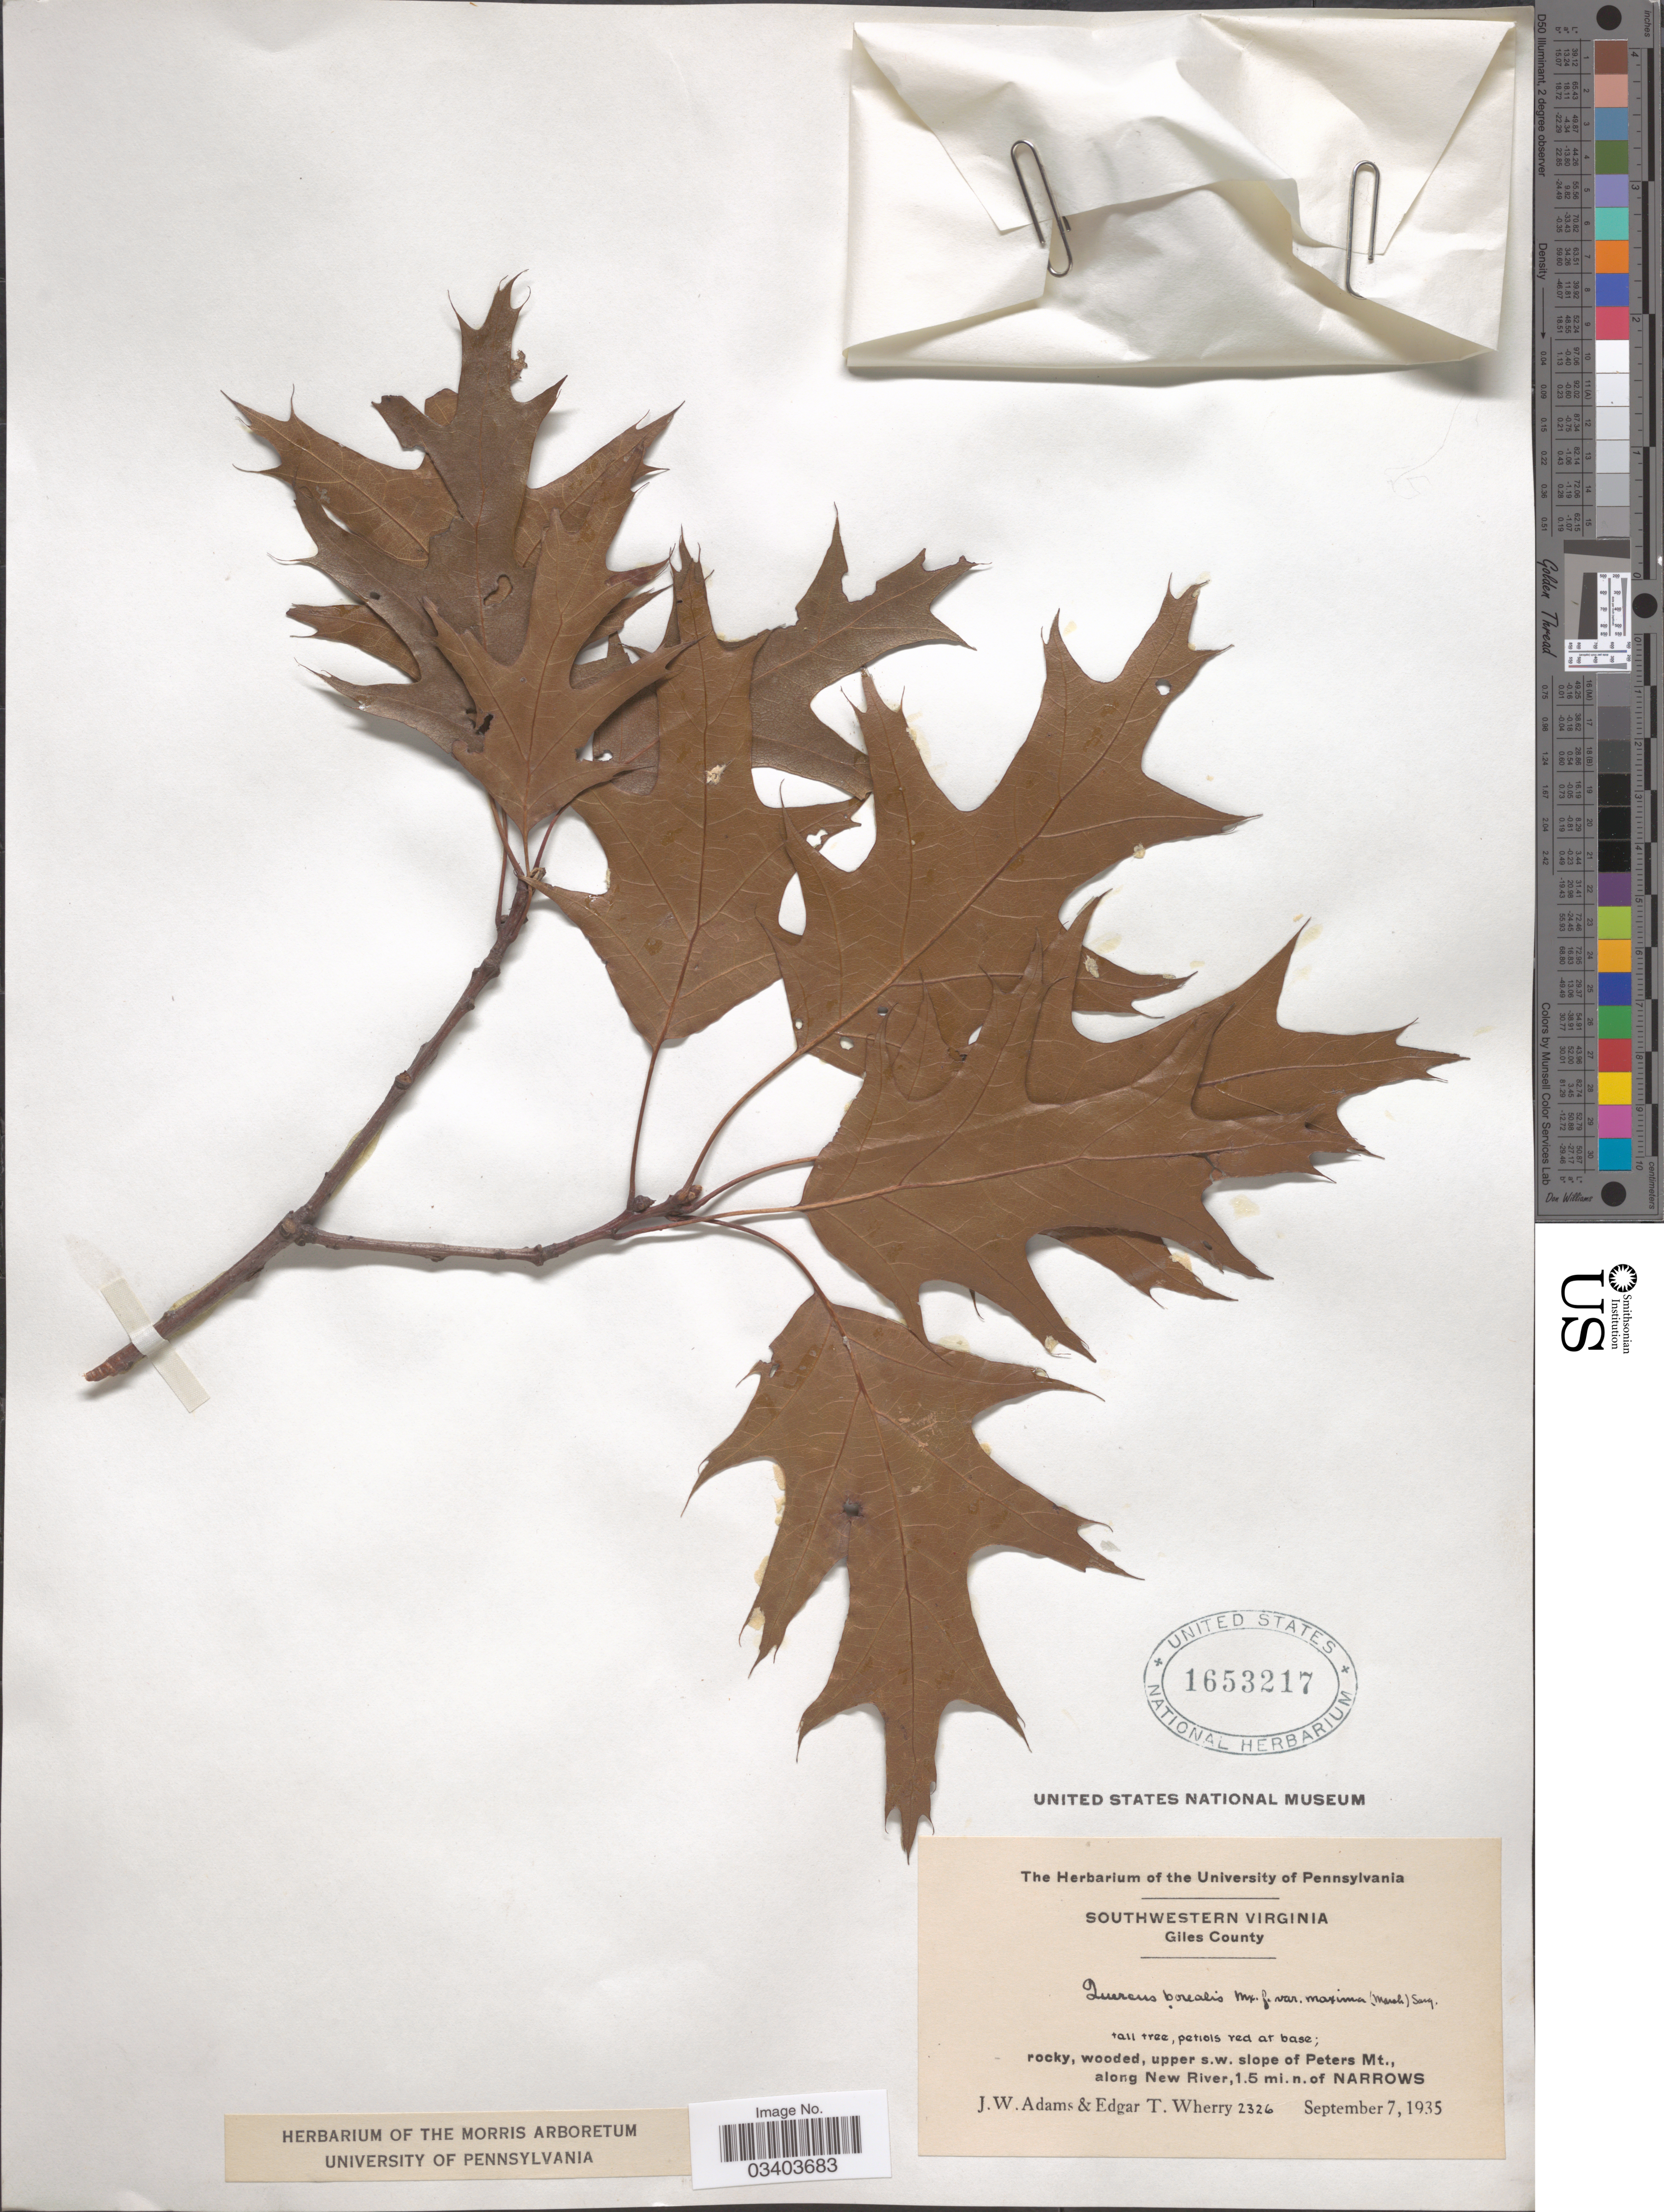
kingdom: Plantae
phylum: Tracheophyta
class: Magnoliopsida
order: Fagales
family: Fagaceae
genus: Quercus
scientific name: Quercus borealis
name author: F. Michx.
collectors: J. Adams & E. T. Wherry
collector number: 2326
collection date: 1935-09-07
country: United States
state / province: Virginia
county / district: Giles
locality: Southwestern Virginia. Giles County. Upper s. w. slope of Peters Mt., along New River, 1.5 mi. n. of Narrows.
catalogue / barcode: US 1653217